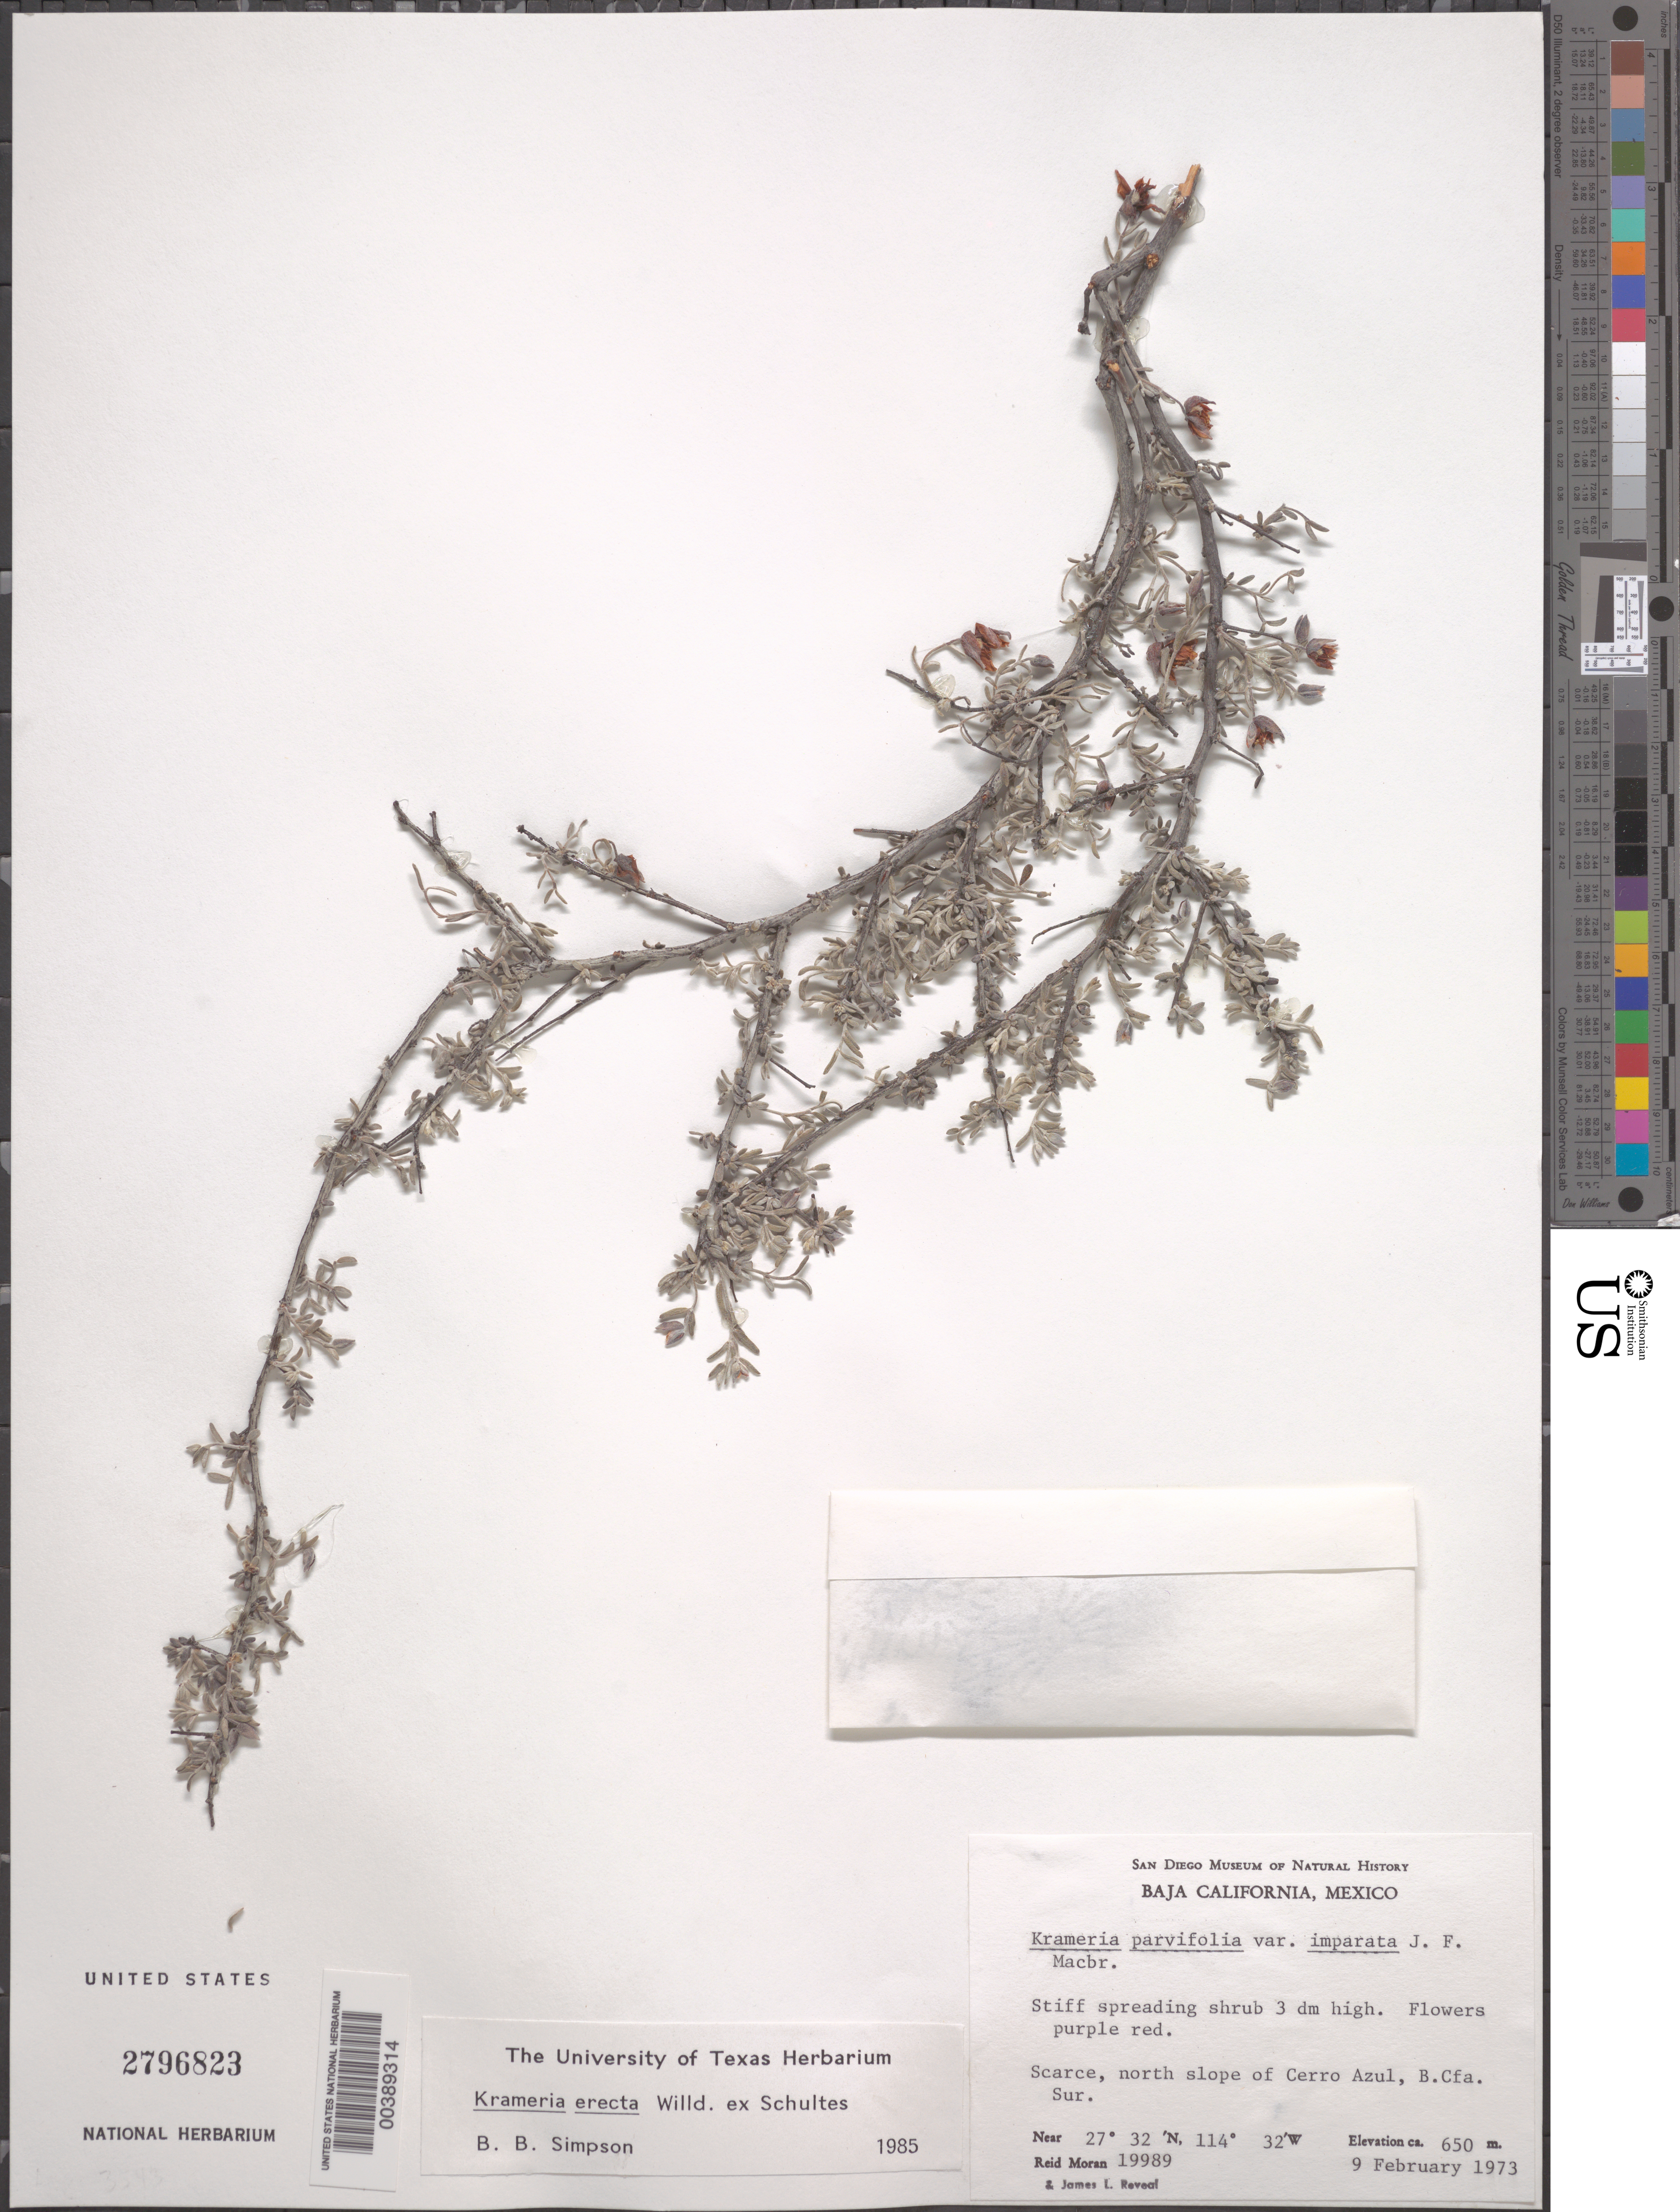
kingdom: Plantae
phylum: Tracheophyta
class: Magnoliopsida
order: Zygophyllales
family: Krameriaceae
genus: Krameria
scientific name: Krameria erecta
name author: Willd. ex Schult.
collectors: R. V. Moran & J. L. Reveal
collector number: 19989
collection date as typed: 09 Feb 1973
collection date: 1973-02-09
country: Mexico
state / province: Baja California Sur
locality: N slope of Cerro Azul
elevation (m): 650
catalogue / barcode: US 2796823